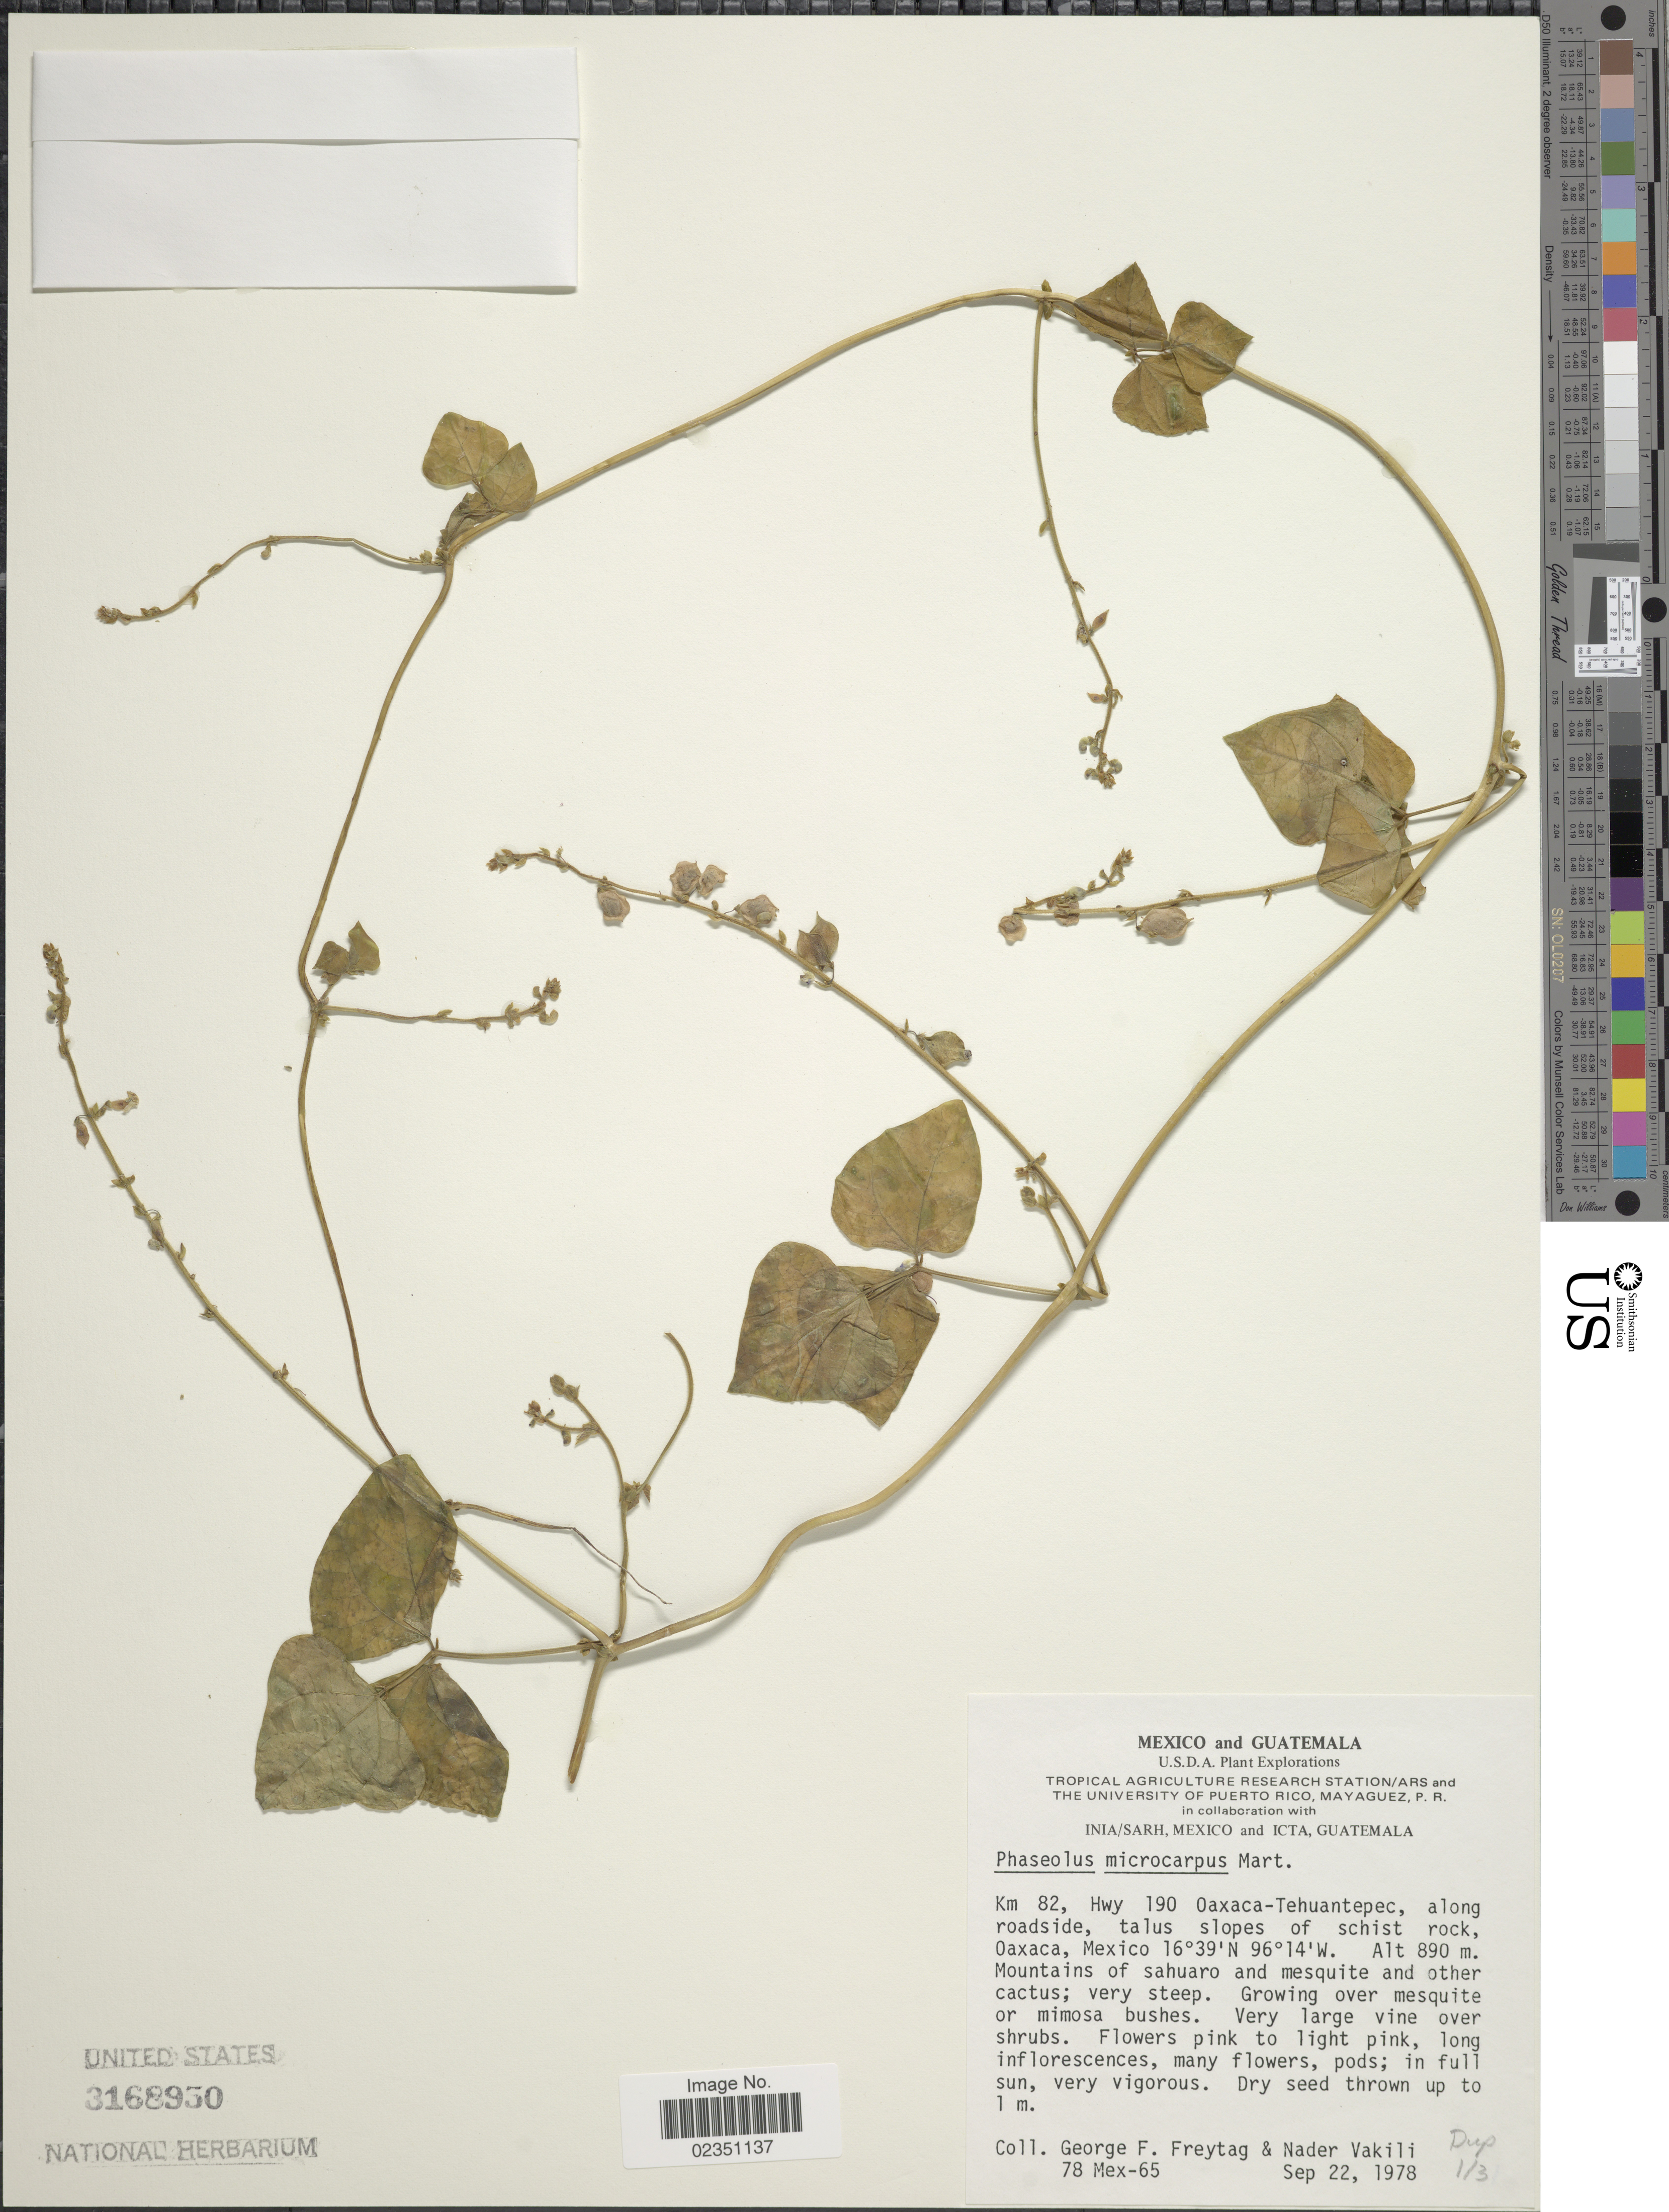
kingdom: Plantae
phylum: Tracheophyta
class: Magnoliopsida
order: Fabales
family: Fabaceae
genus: Phaseolus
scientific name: Phaseolus microcarpus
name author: Mart.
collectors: G. F. Freytag & N. Vakili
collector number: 78-Mex-65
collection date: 1978-09-22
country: Mexico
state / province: Oaxaca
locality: Km 82, Hwy 190 Oaxaca- Tehuantepec, along roadside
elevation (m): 890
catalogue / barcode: US 3168950